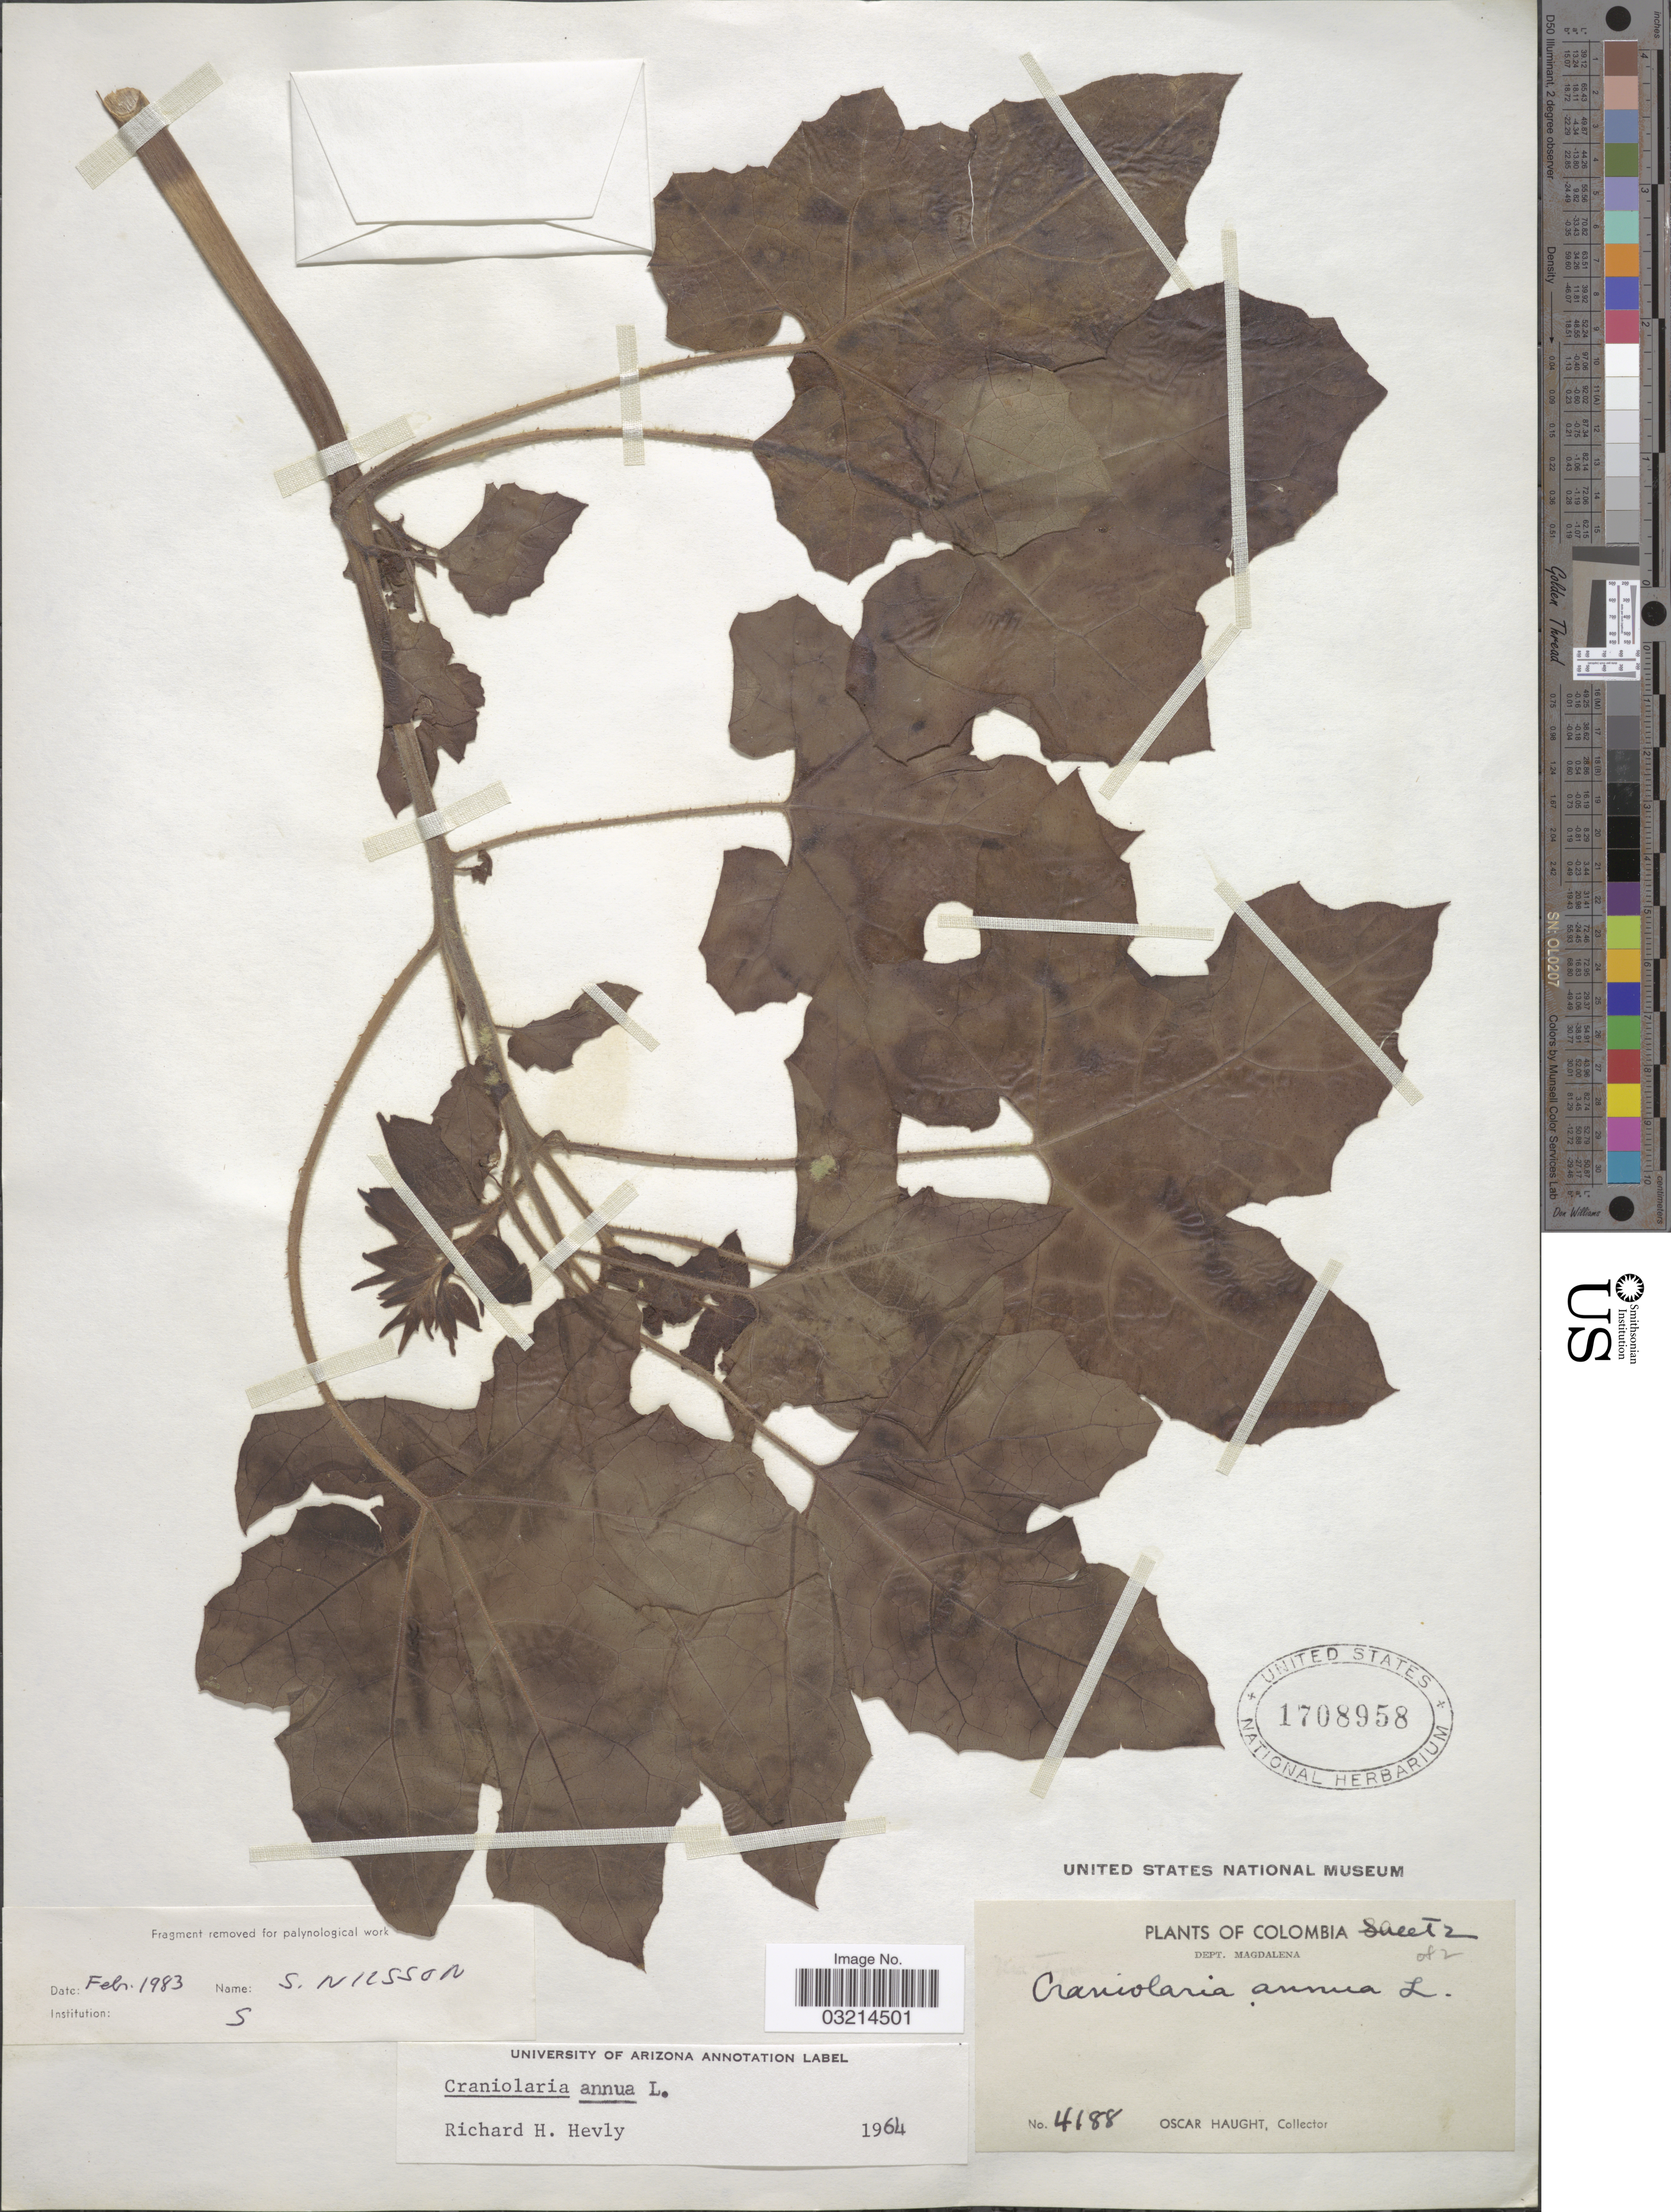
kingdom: Plantae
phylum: Tracheophyta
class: Magnoliopsida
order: Lamiales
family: Martyniaceae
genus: Craniolaria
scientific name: Craniolaria annua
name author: L.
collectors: O. Haught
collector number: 4188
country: Colombia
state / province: Magdalena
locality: Dept. Magdalena.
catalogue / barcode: US 1708958